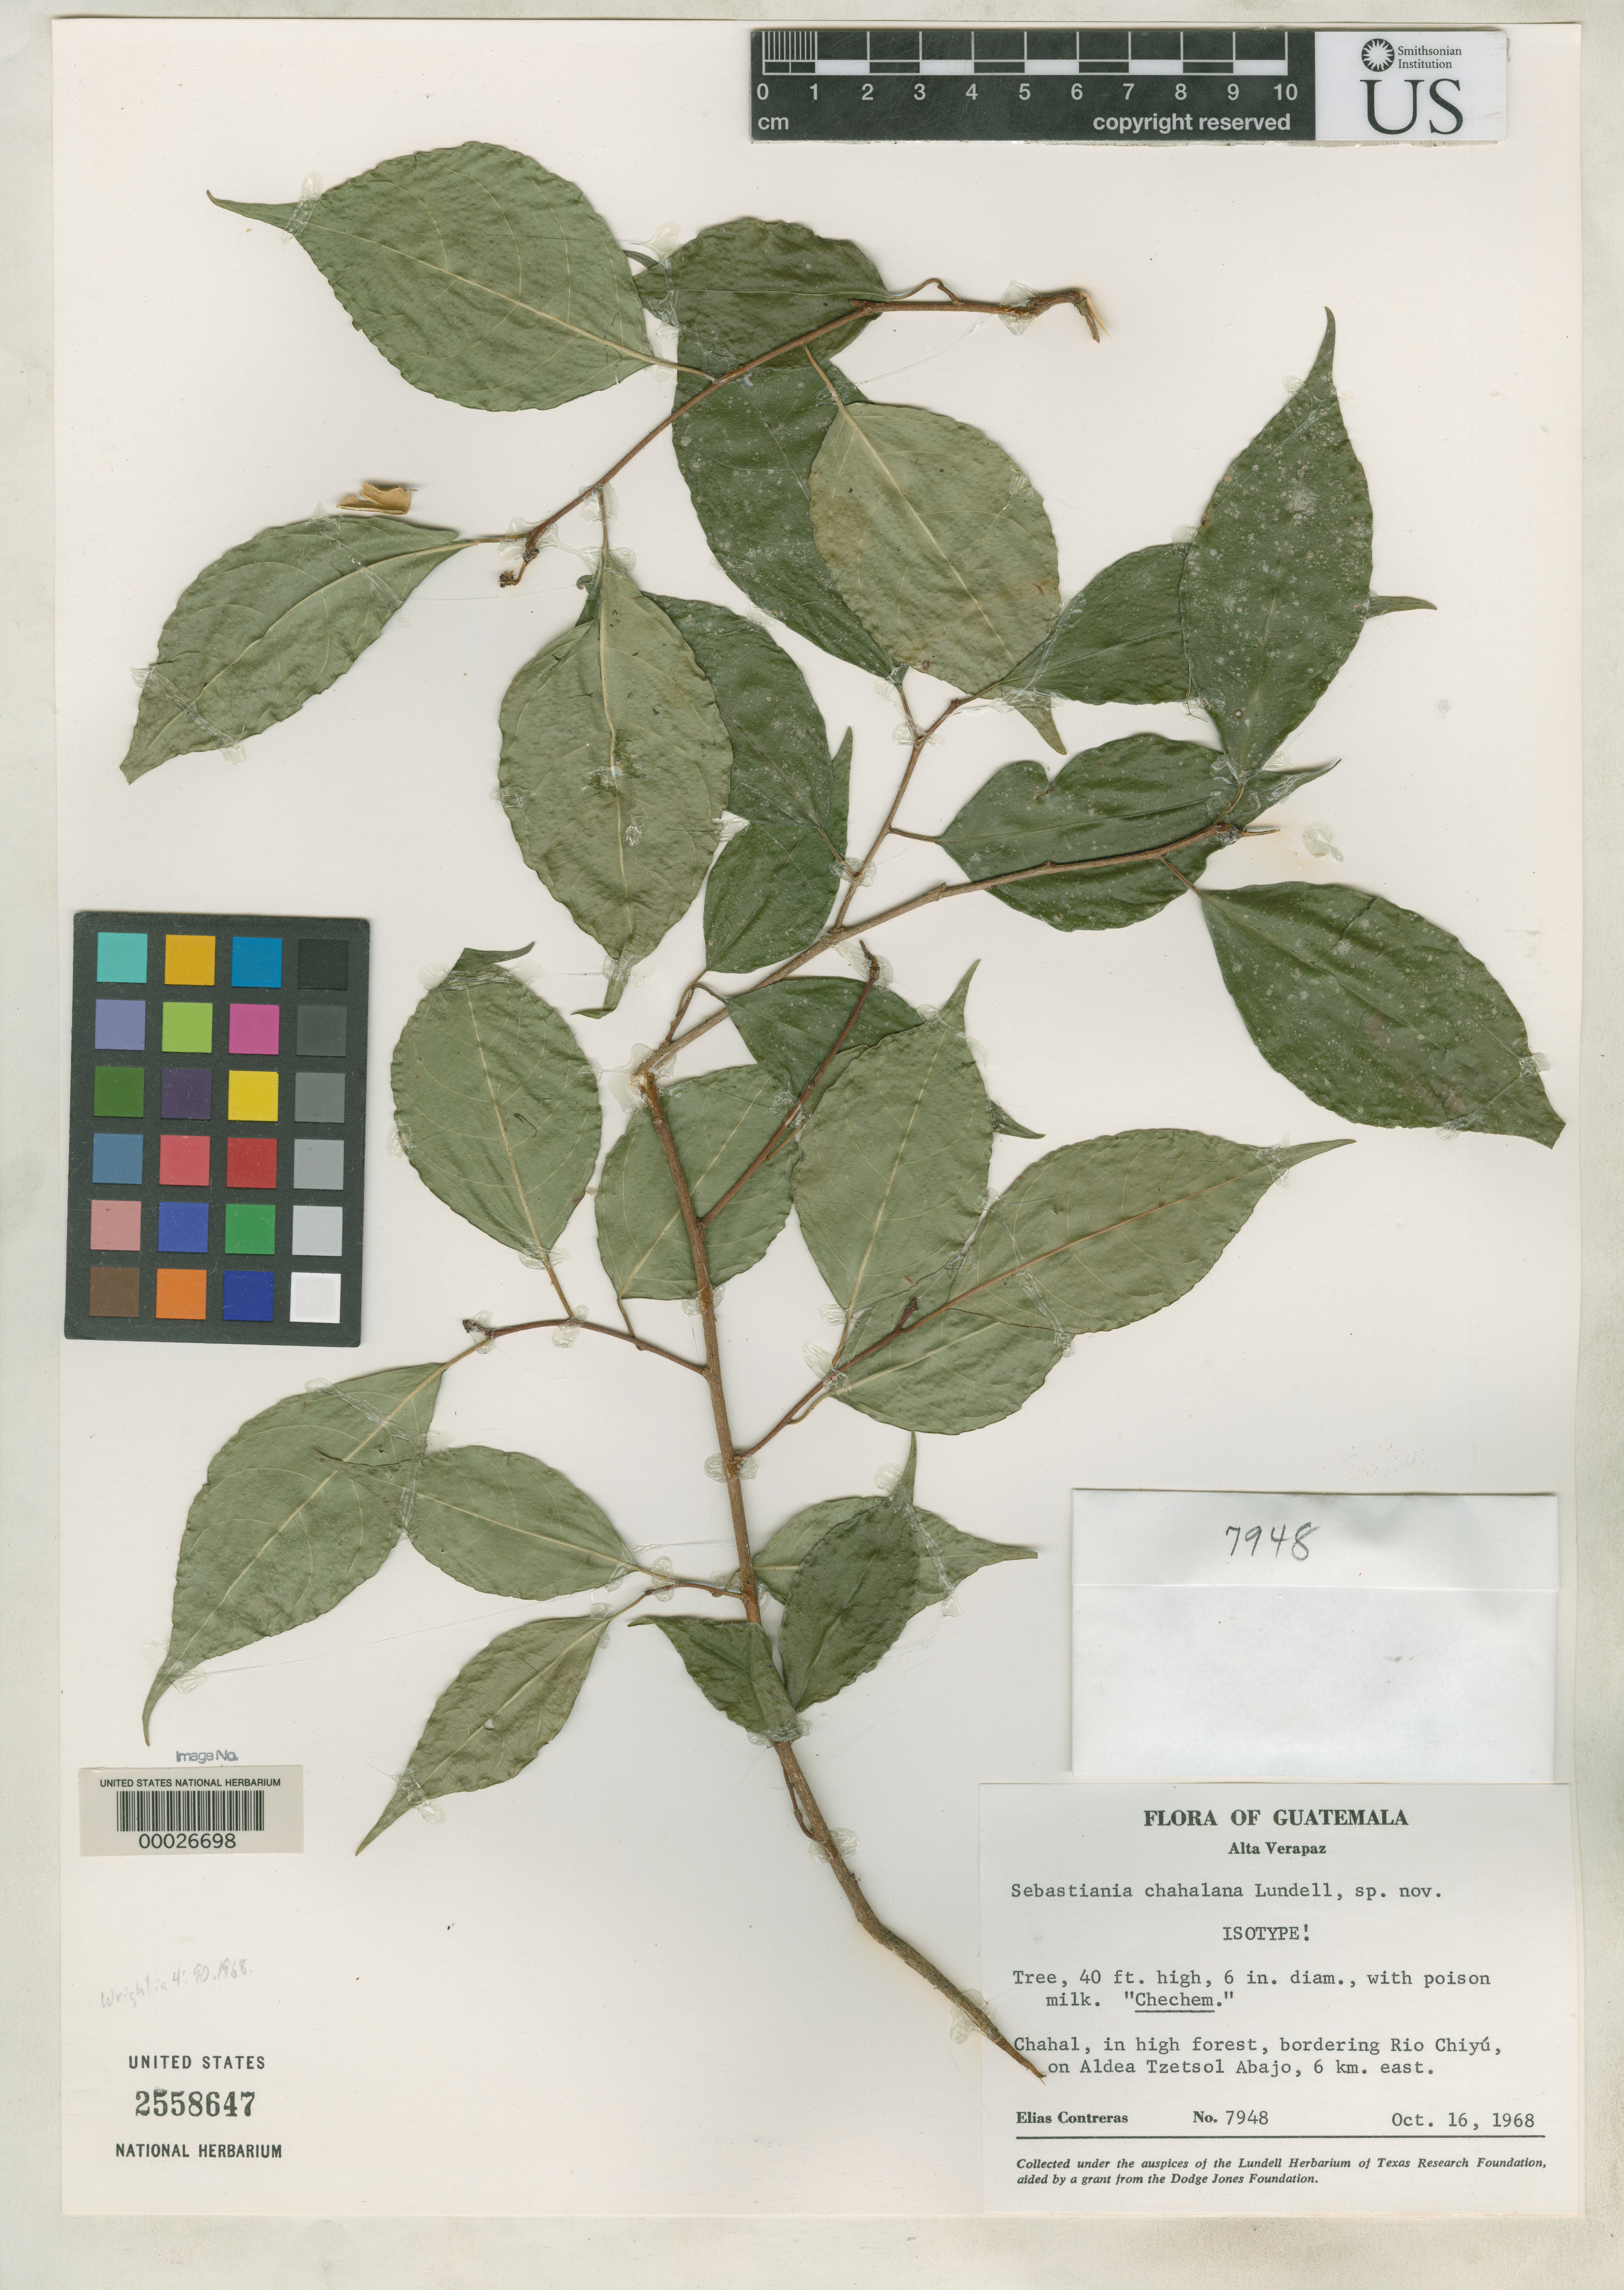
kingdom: Plantae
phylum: Tracheophyta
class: Magnoliopsida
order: Malpighiales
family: Euphorbiaceae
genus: Sebastiania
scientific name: Sebastiania chahalana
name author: Lundell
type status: Isotype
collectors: E. Contreras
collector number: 7948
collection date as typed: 16 Oct 1968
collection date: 1968-10-16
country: Guatemala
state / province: Alta Verapaz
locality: Chahal, bordering Rio Chiyu, 6 km E.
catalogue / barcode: US 2558647